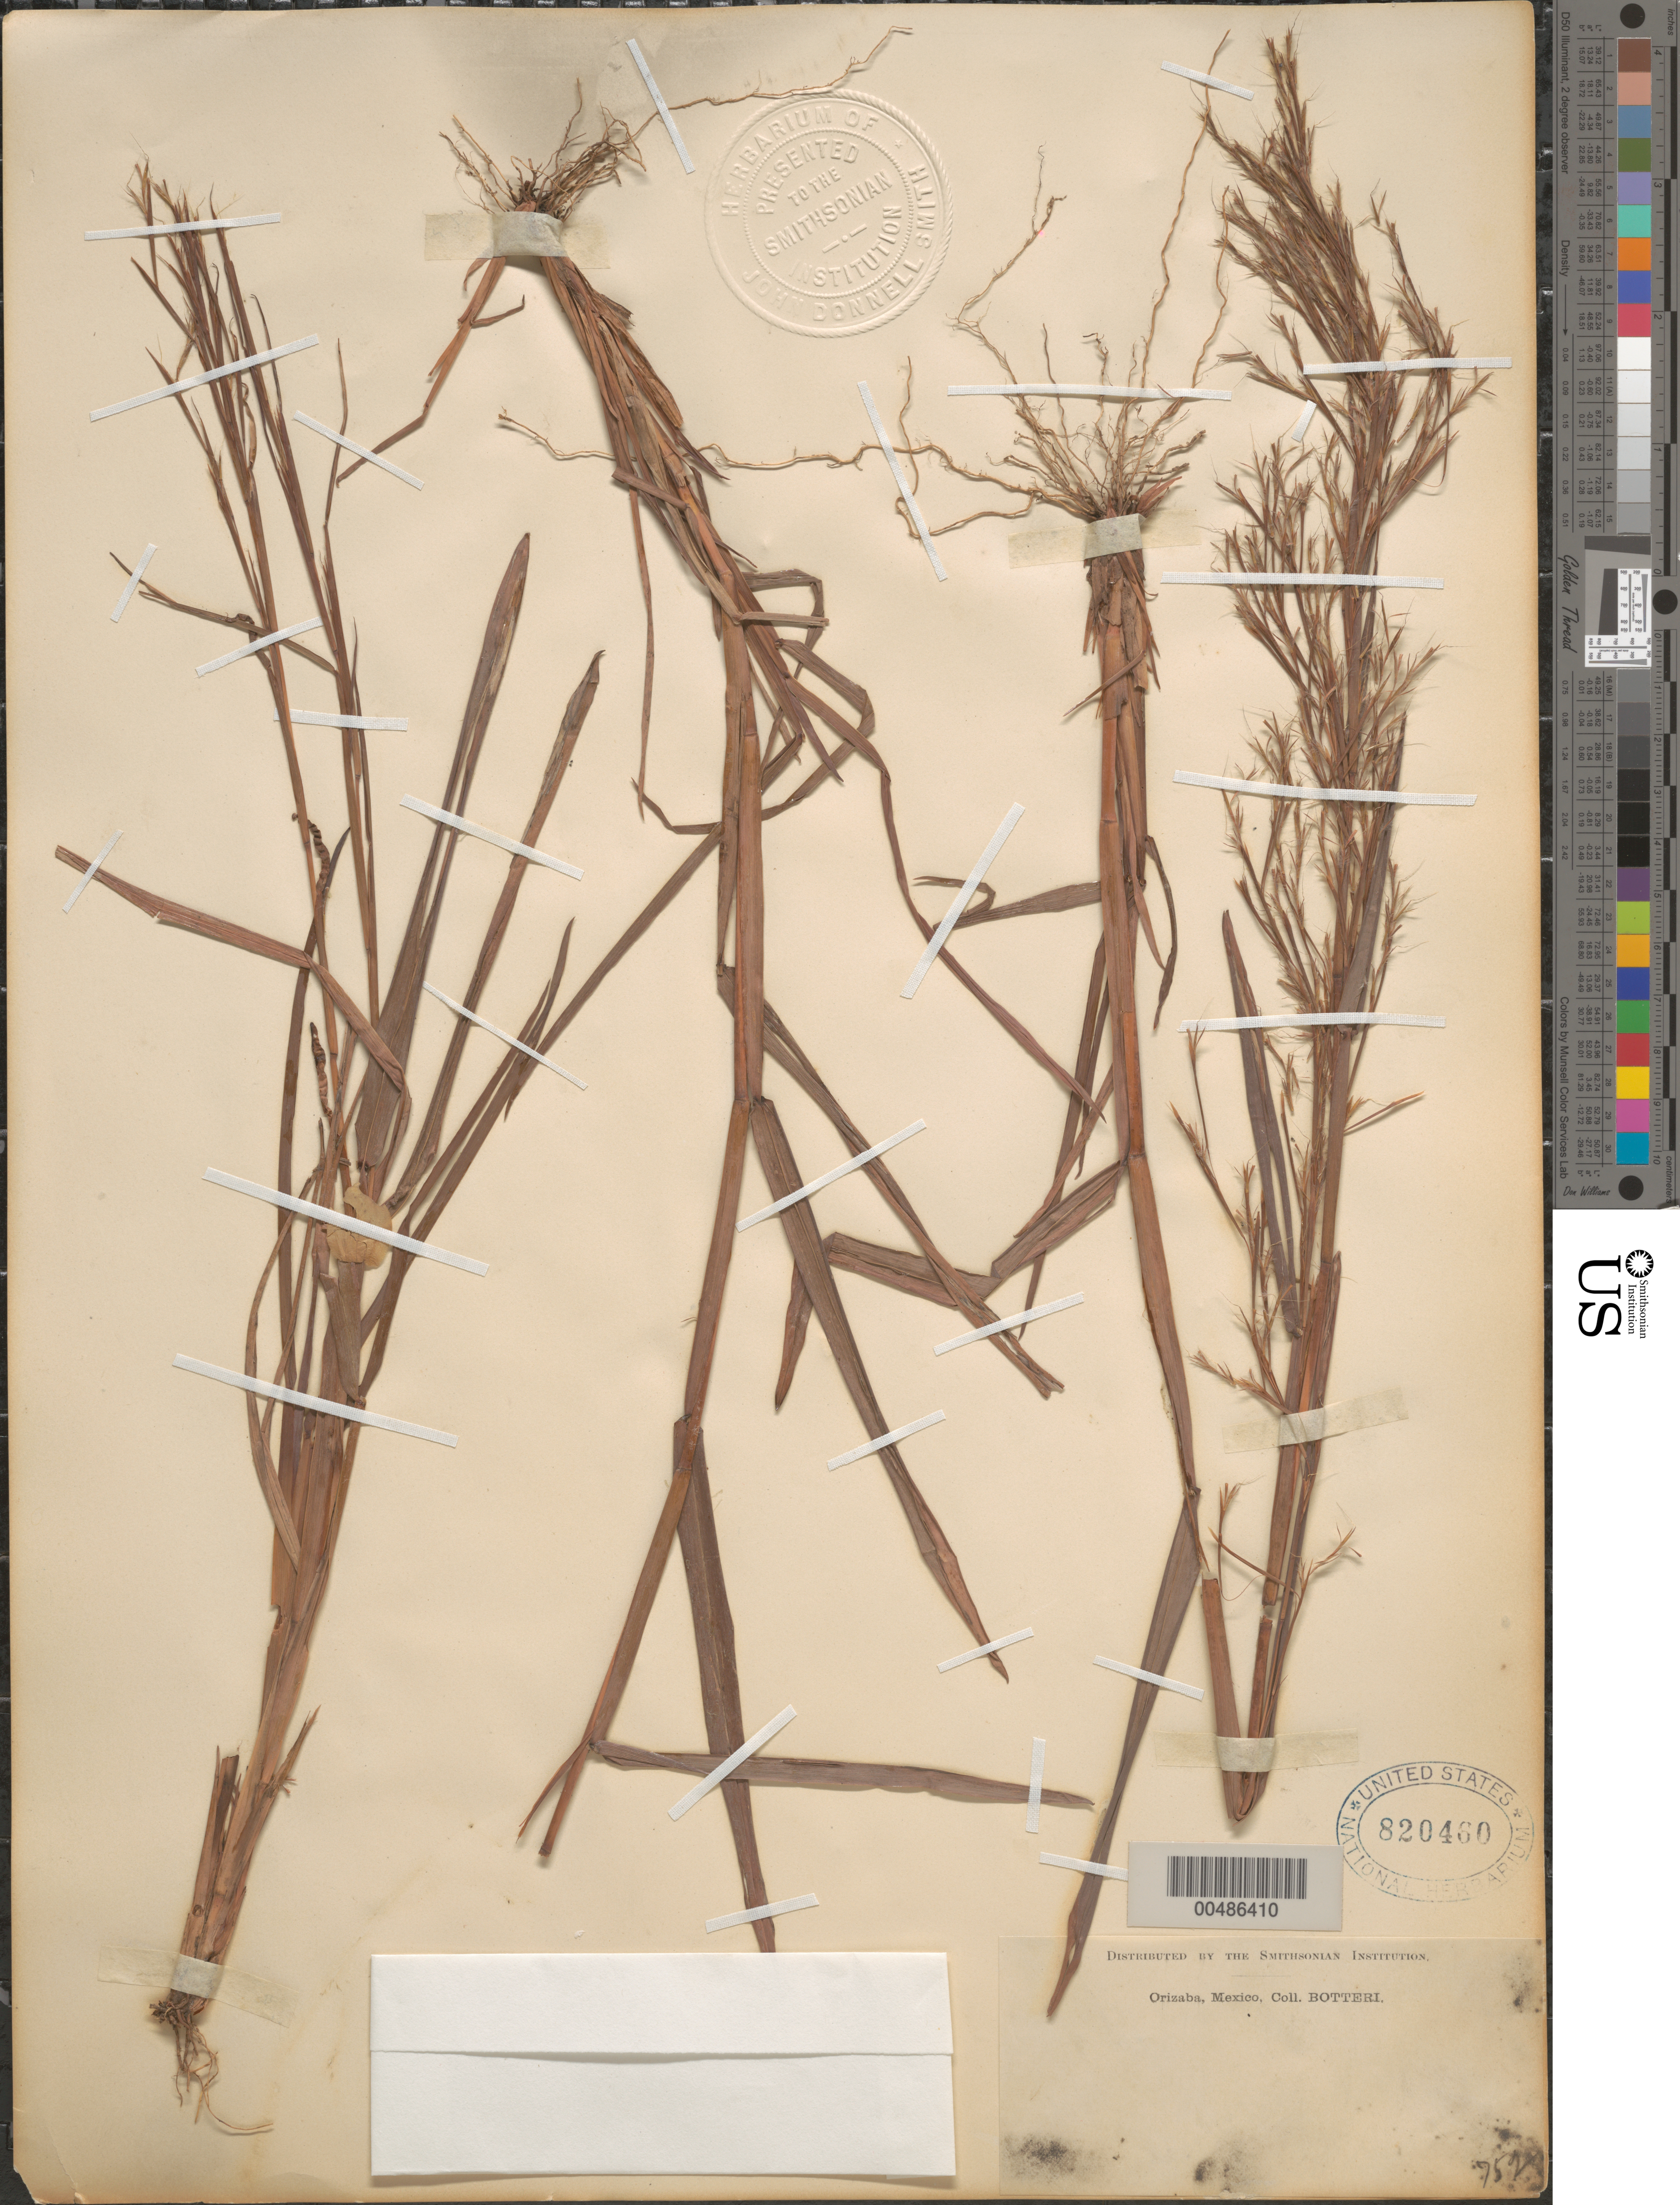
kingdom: Plantae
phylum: Tracheophyta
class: Liliopsida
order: Poales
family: Poaceae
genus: Schizachyrium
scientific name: Schizachyrium sp.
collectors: -. Botteri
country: Mexico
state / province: Veracruz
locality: Orizaba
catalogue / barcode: US 820460